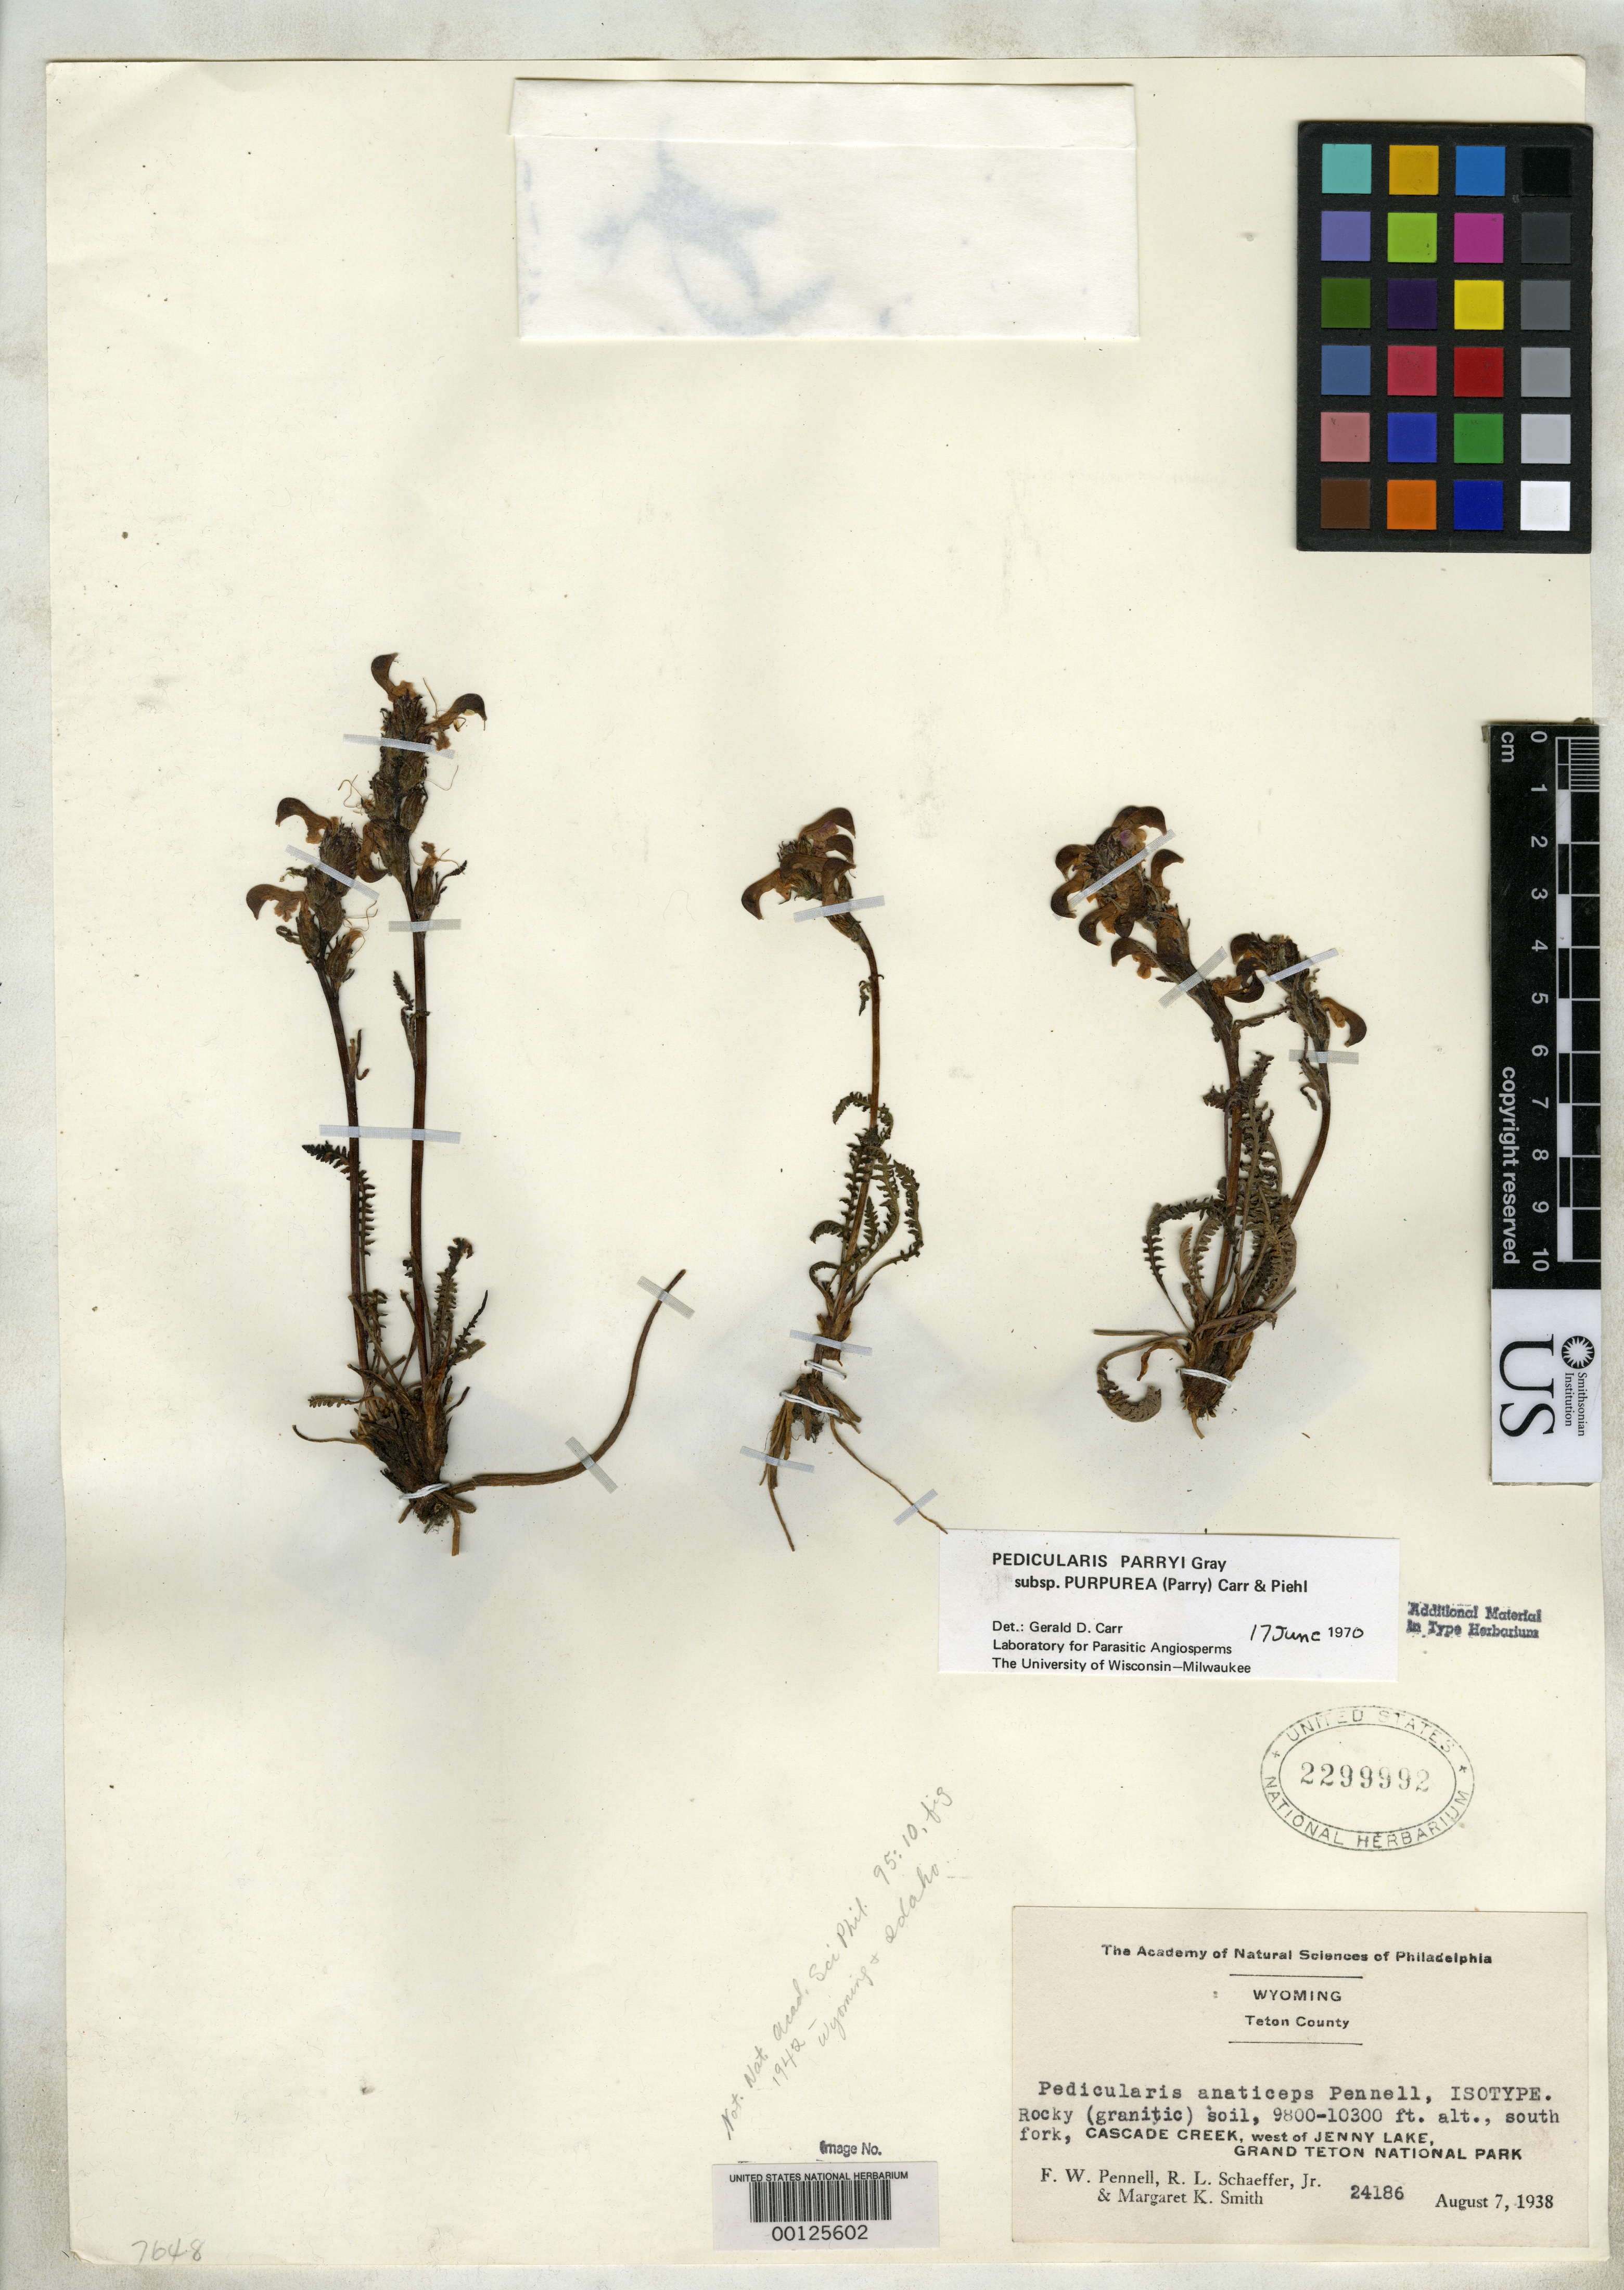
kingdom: Plantae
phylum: Tracheophyta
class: Magnoliopsida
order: Lamiales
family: Orobanchaceae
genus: Pedicularis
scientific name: Pedicularis anaticeps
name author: Pennell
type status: Isotype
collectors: F. W. Pennell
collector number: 24186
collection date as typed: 07 Aug 1938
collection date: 1938-08-07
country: United States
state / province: Wyoming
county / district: Teton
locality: South fork, Cascade Creek, W of Jenny Lake.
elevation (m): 2987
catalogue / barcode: US 2299992